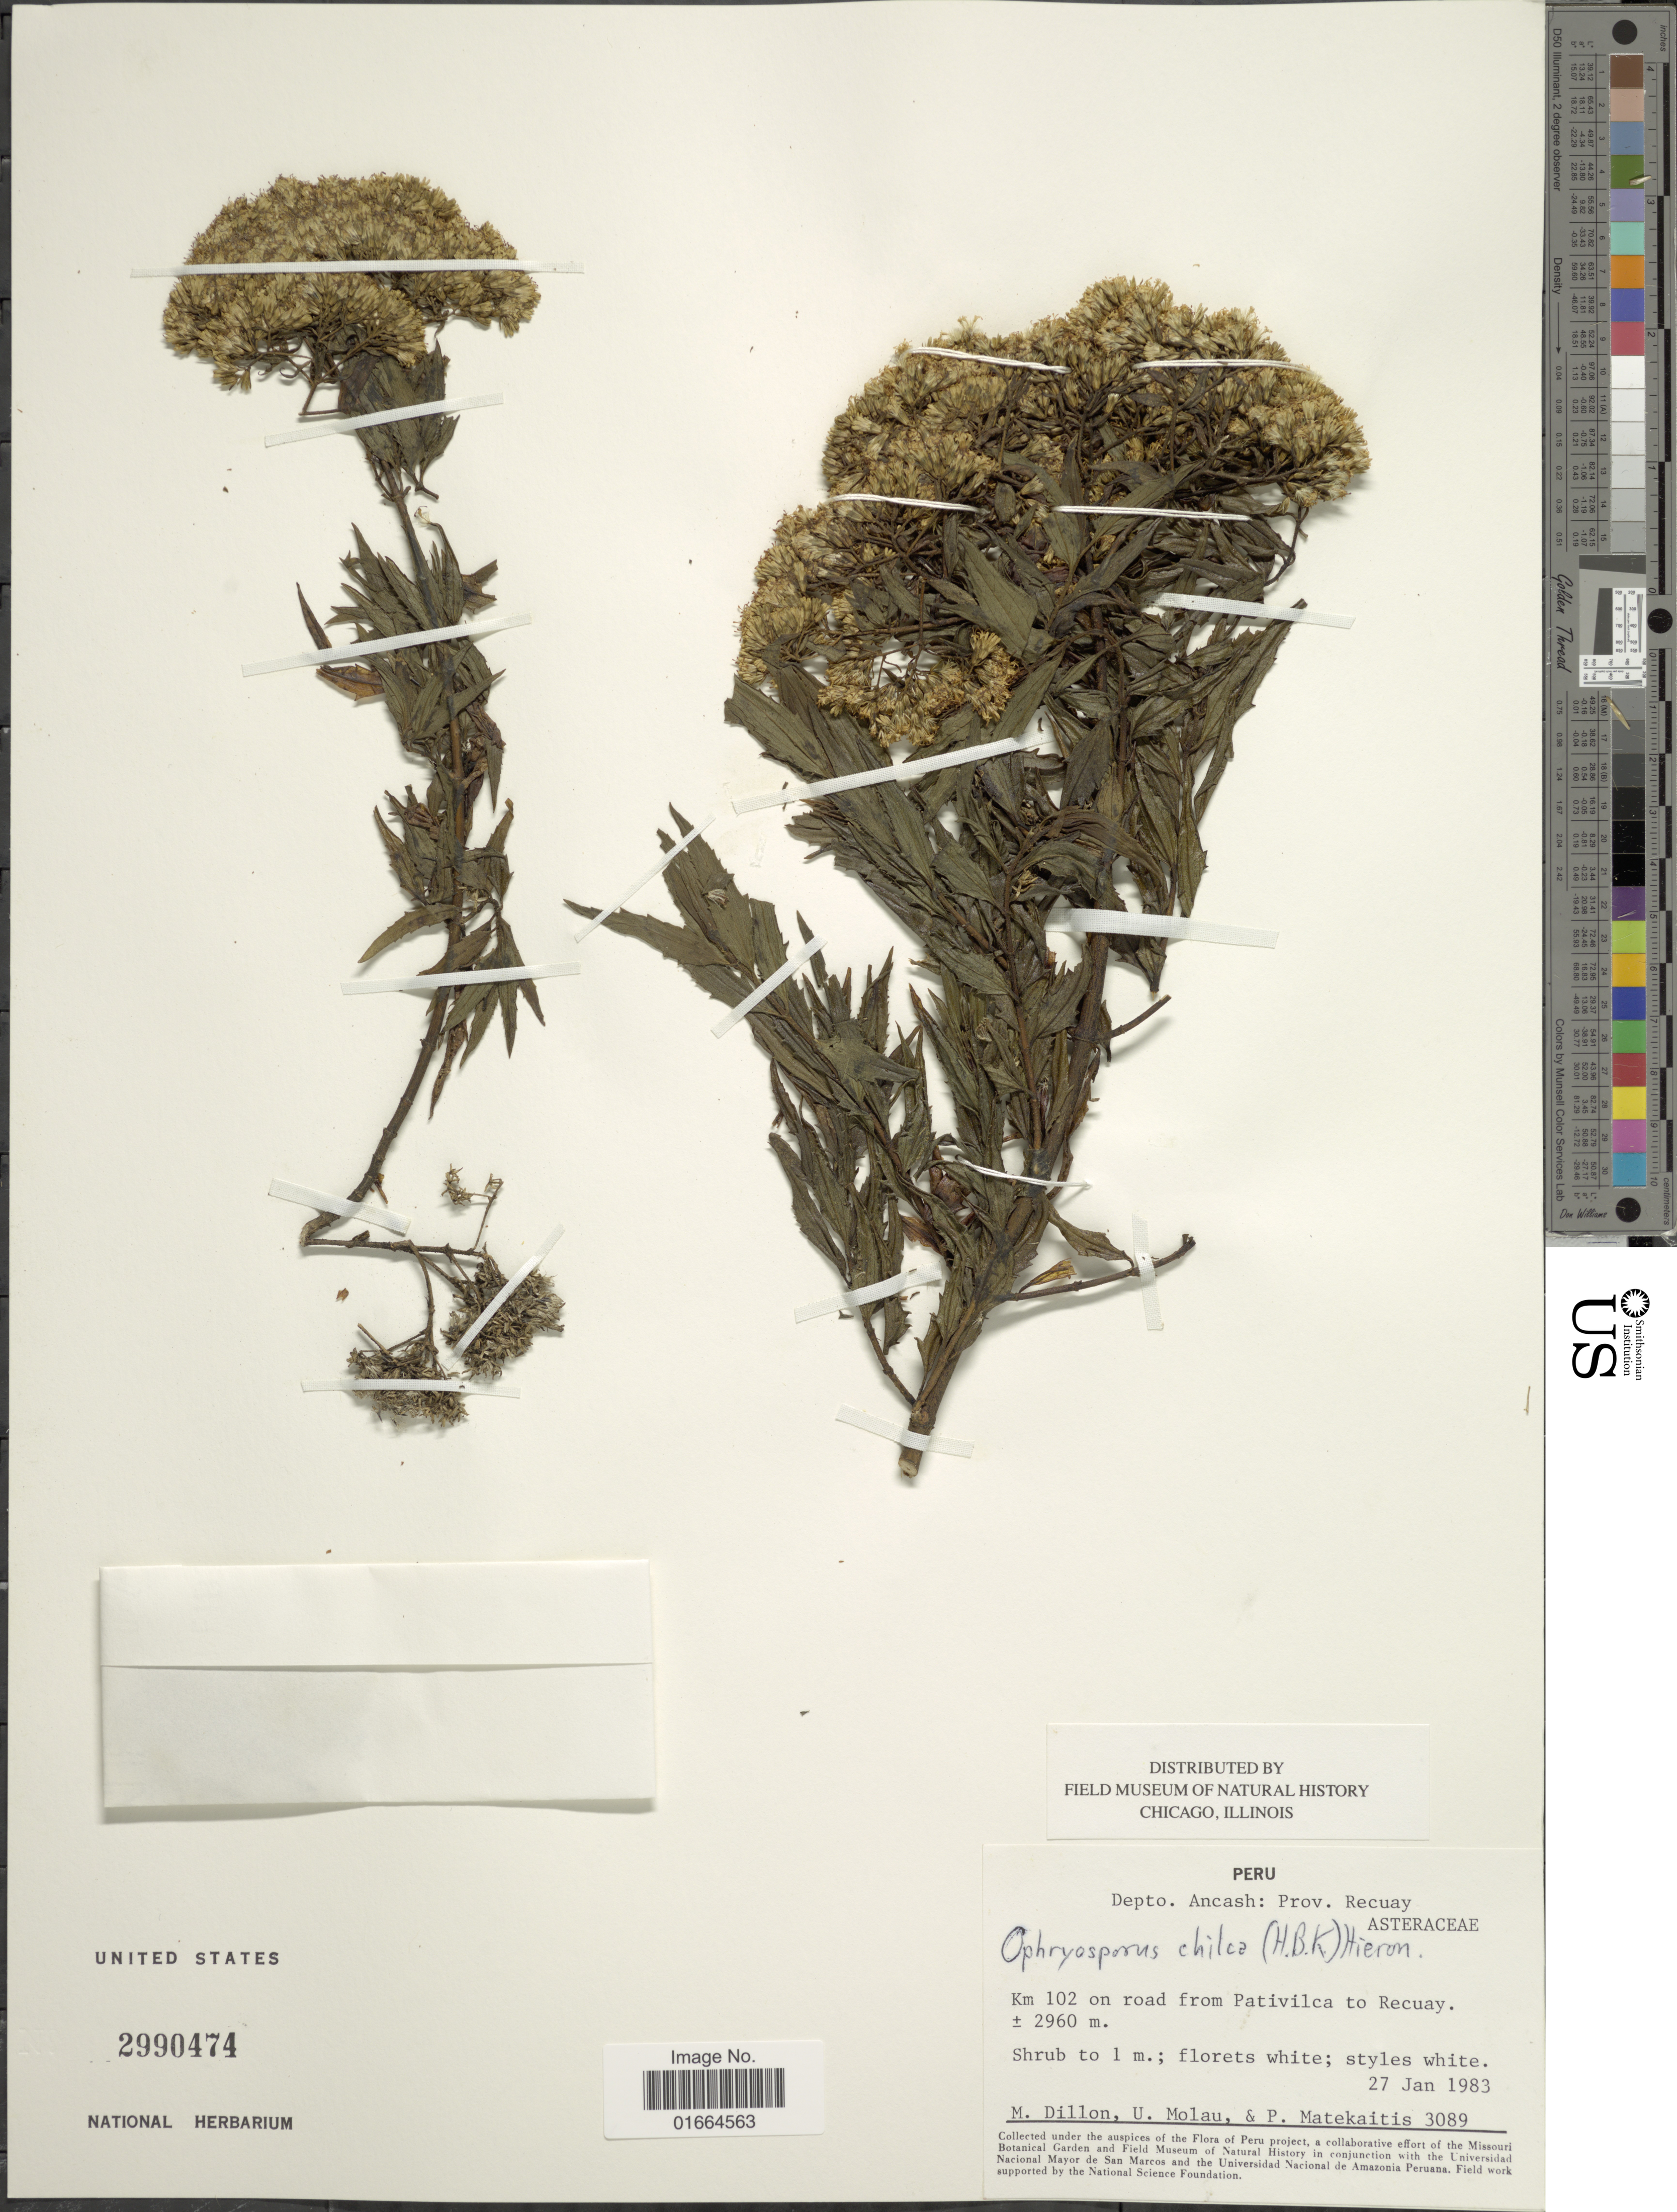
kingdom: Plantae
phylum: Tracheophyta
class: Magnoliopsida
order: Asterales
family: Asteraceae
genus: Ophryosporus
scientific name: Ophryosporus chilca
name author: (Kunth) Hieron.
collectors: M. O. Dillon, U. Molau & P. Matekaitis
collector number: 3089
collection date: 1983-01-27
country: Peru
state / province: Ancash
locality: Depto. Ancash: Prov. Recuay, Km 102 on road from Pativilca to recuay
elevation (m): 2960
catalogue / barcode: US 2990474